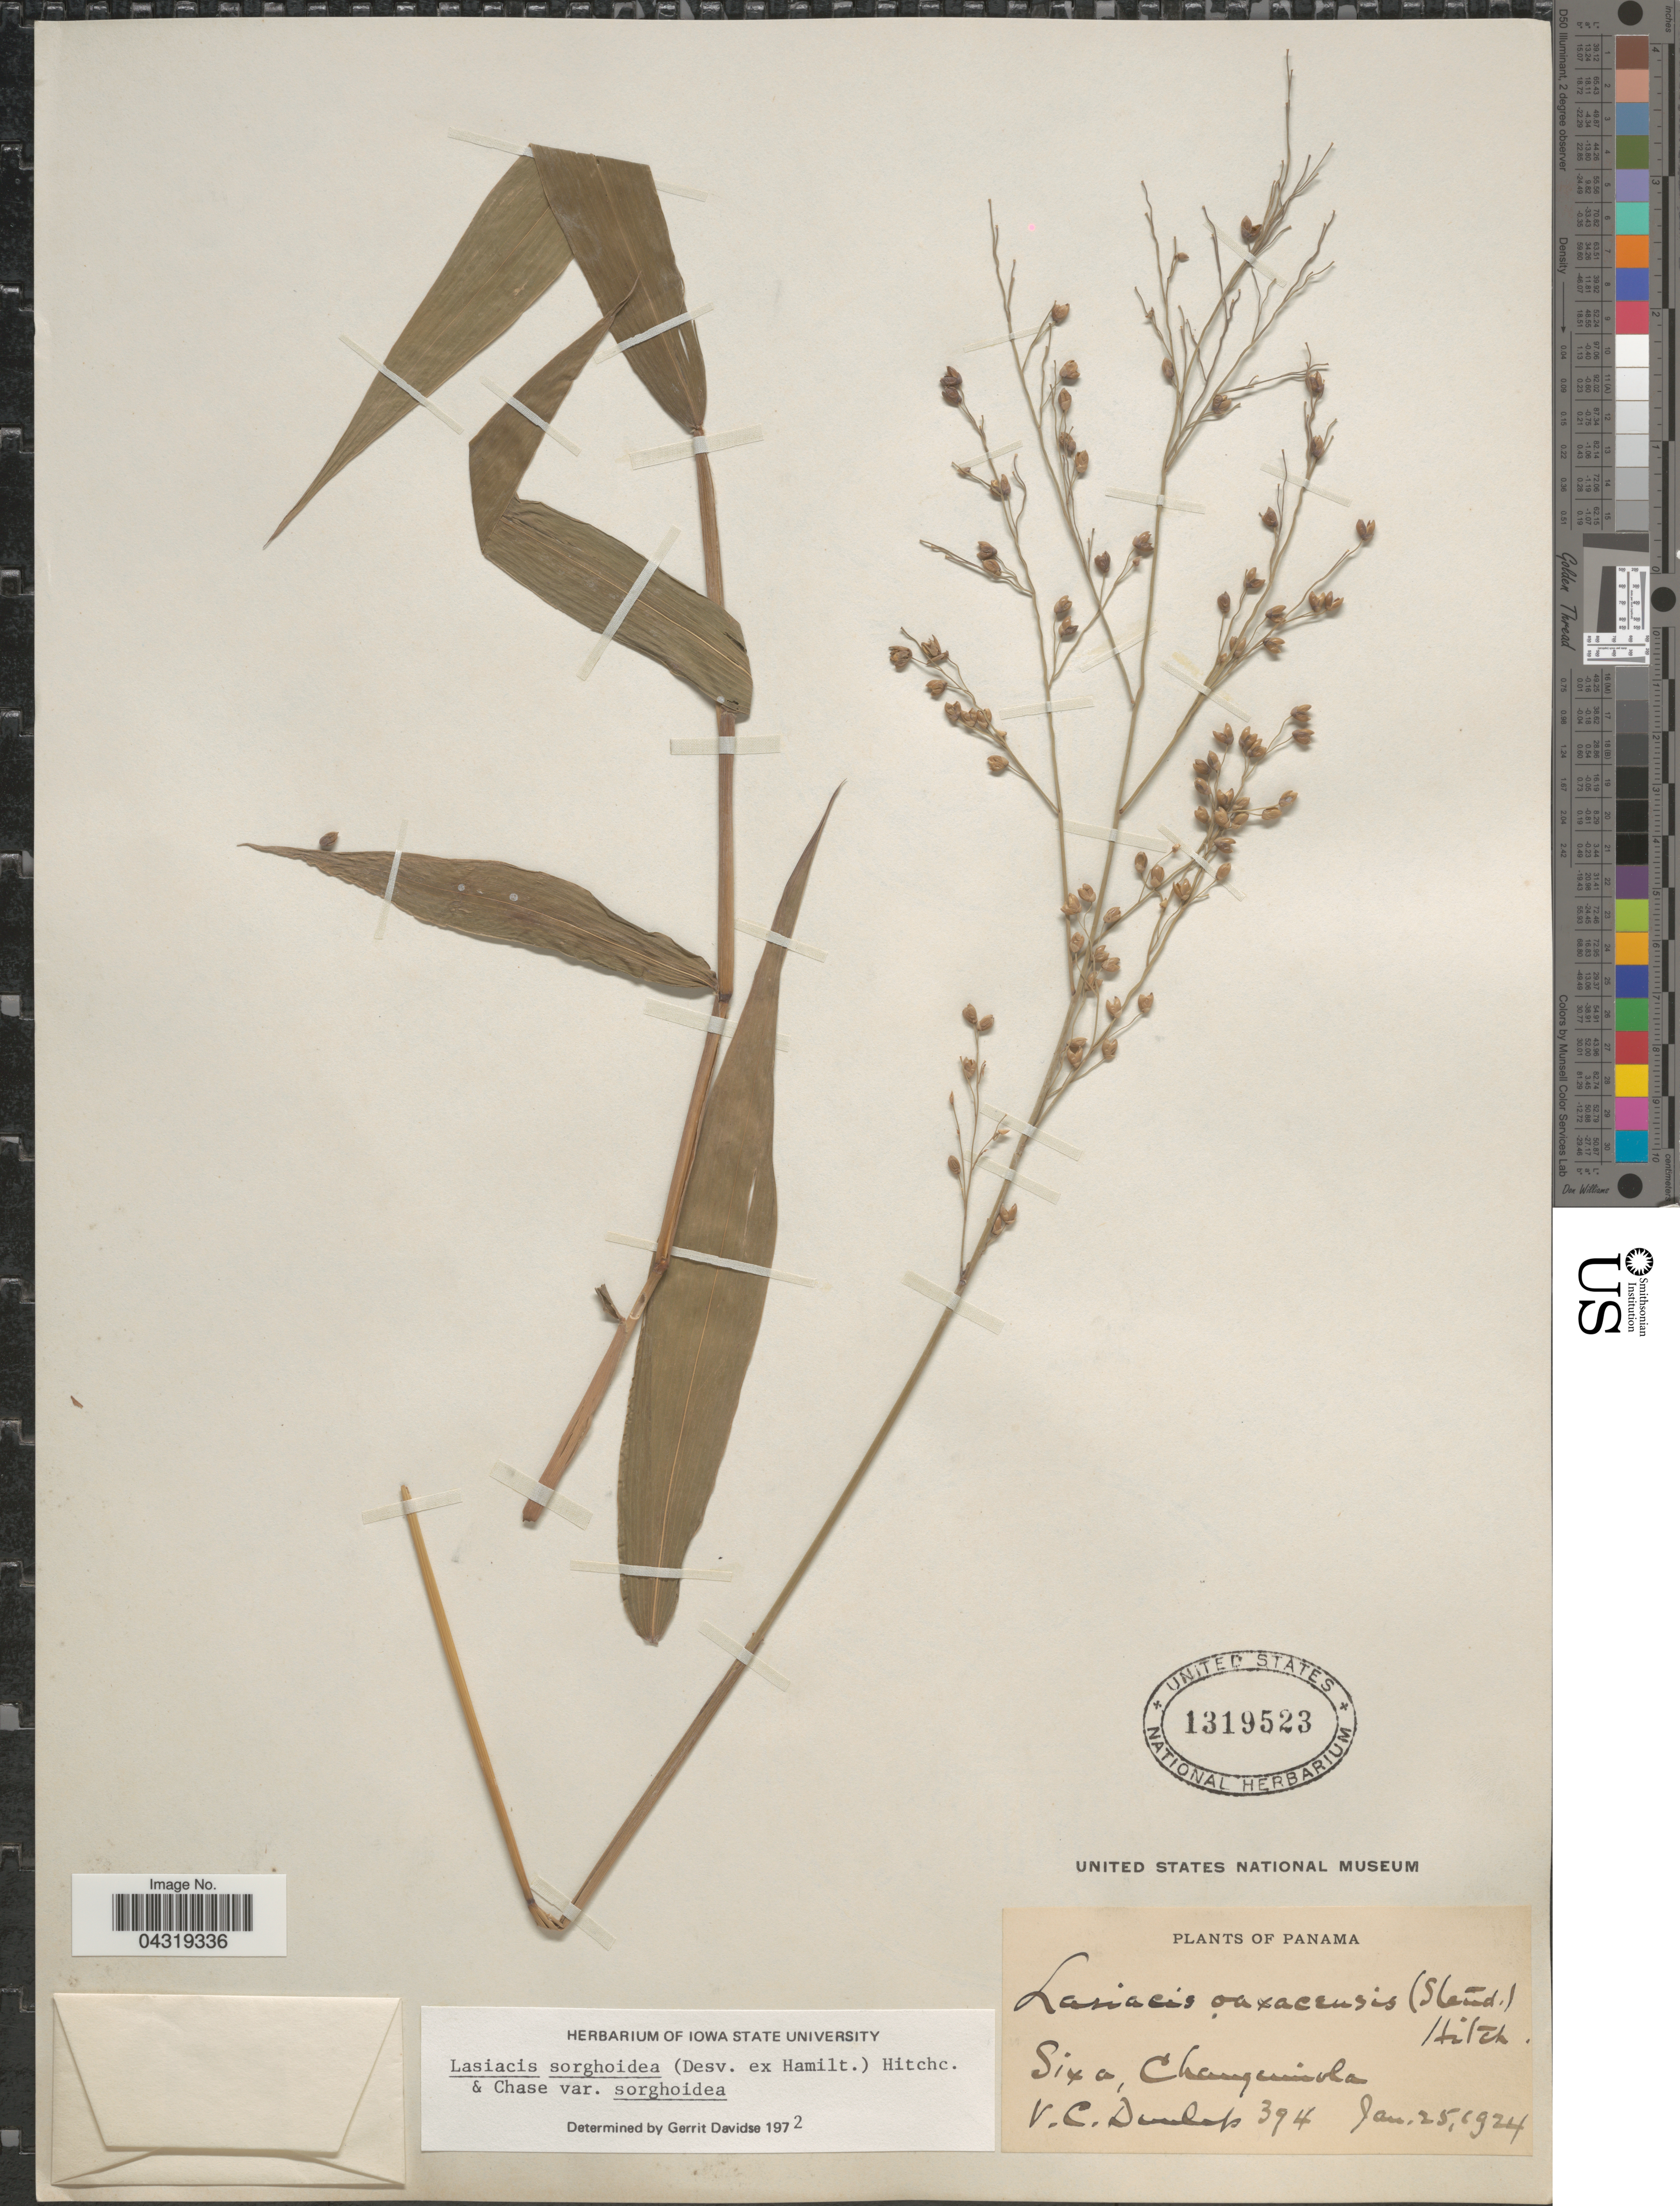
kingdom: Plantae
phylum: Tracheophyta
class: Liliopsida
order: Poales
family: Poaceae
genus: Lasiacis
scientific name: Lasiacis sorghoidea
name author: (Desv. ex Ham.) Hitchc. & Chase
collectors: V. C. Dunlap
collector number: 394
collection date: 1924-01-25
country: Panama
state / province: Panamá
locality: Six a, Changuinola.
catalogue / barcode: US 1319523